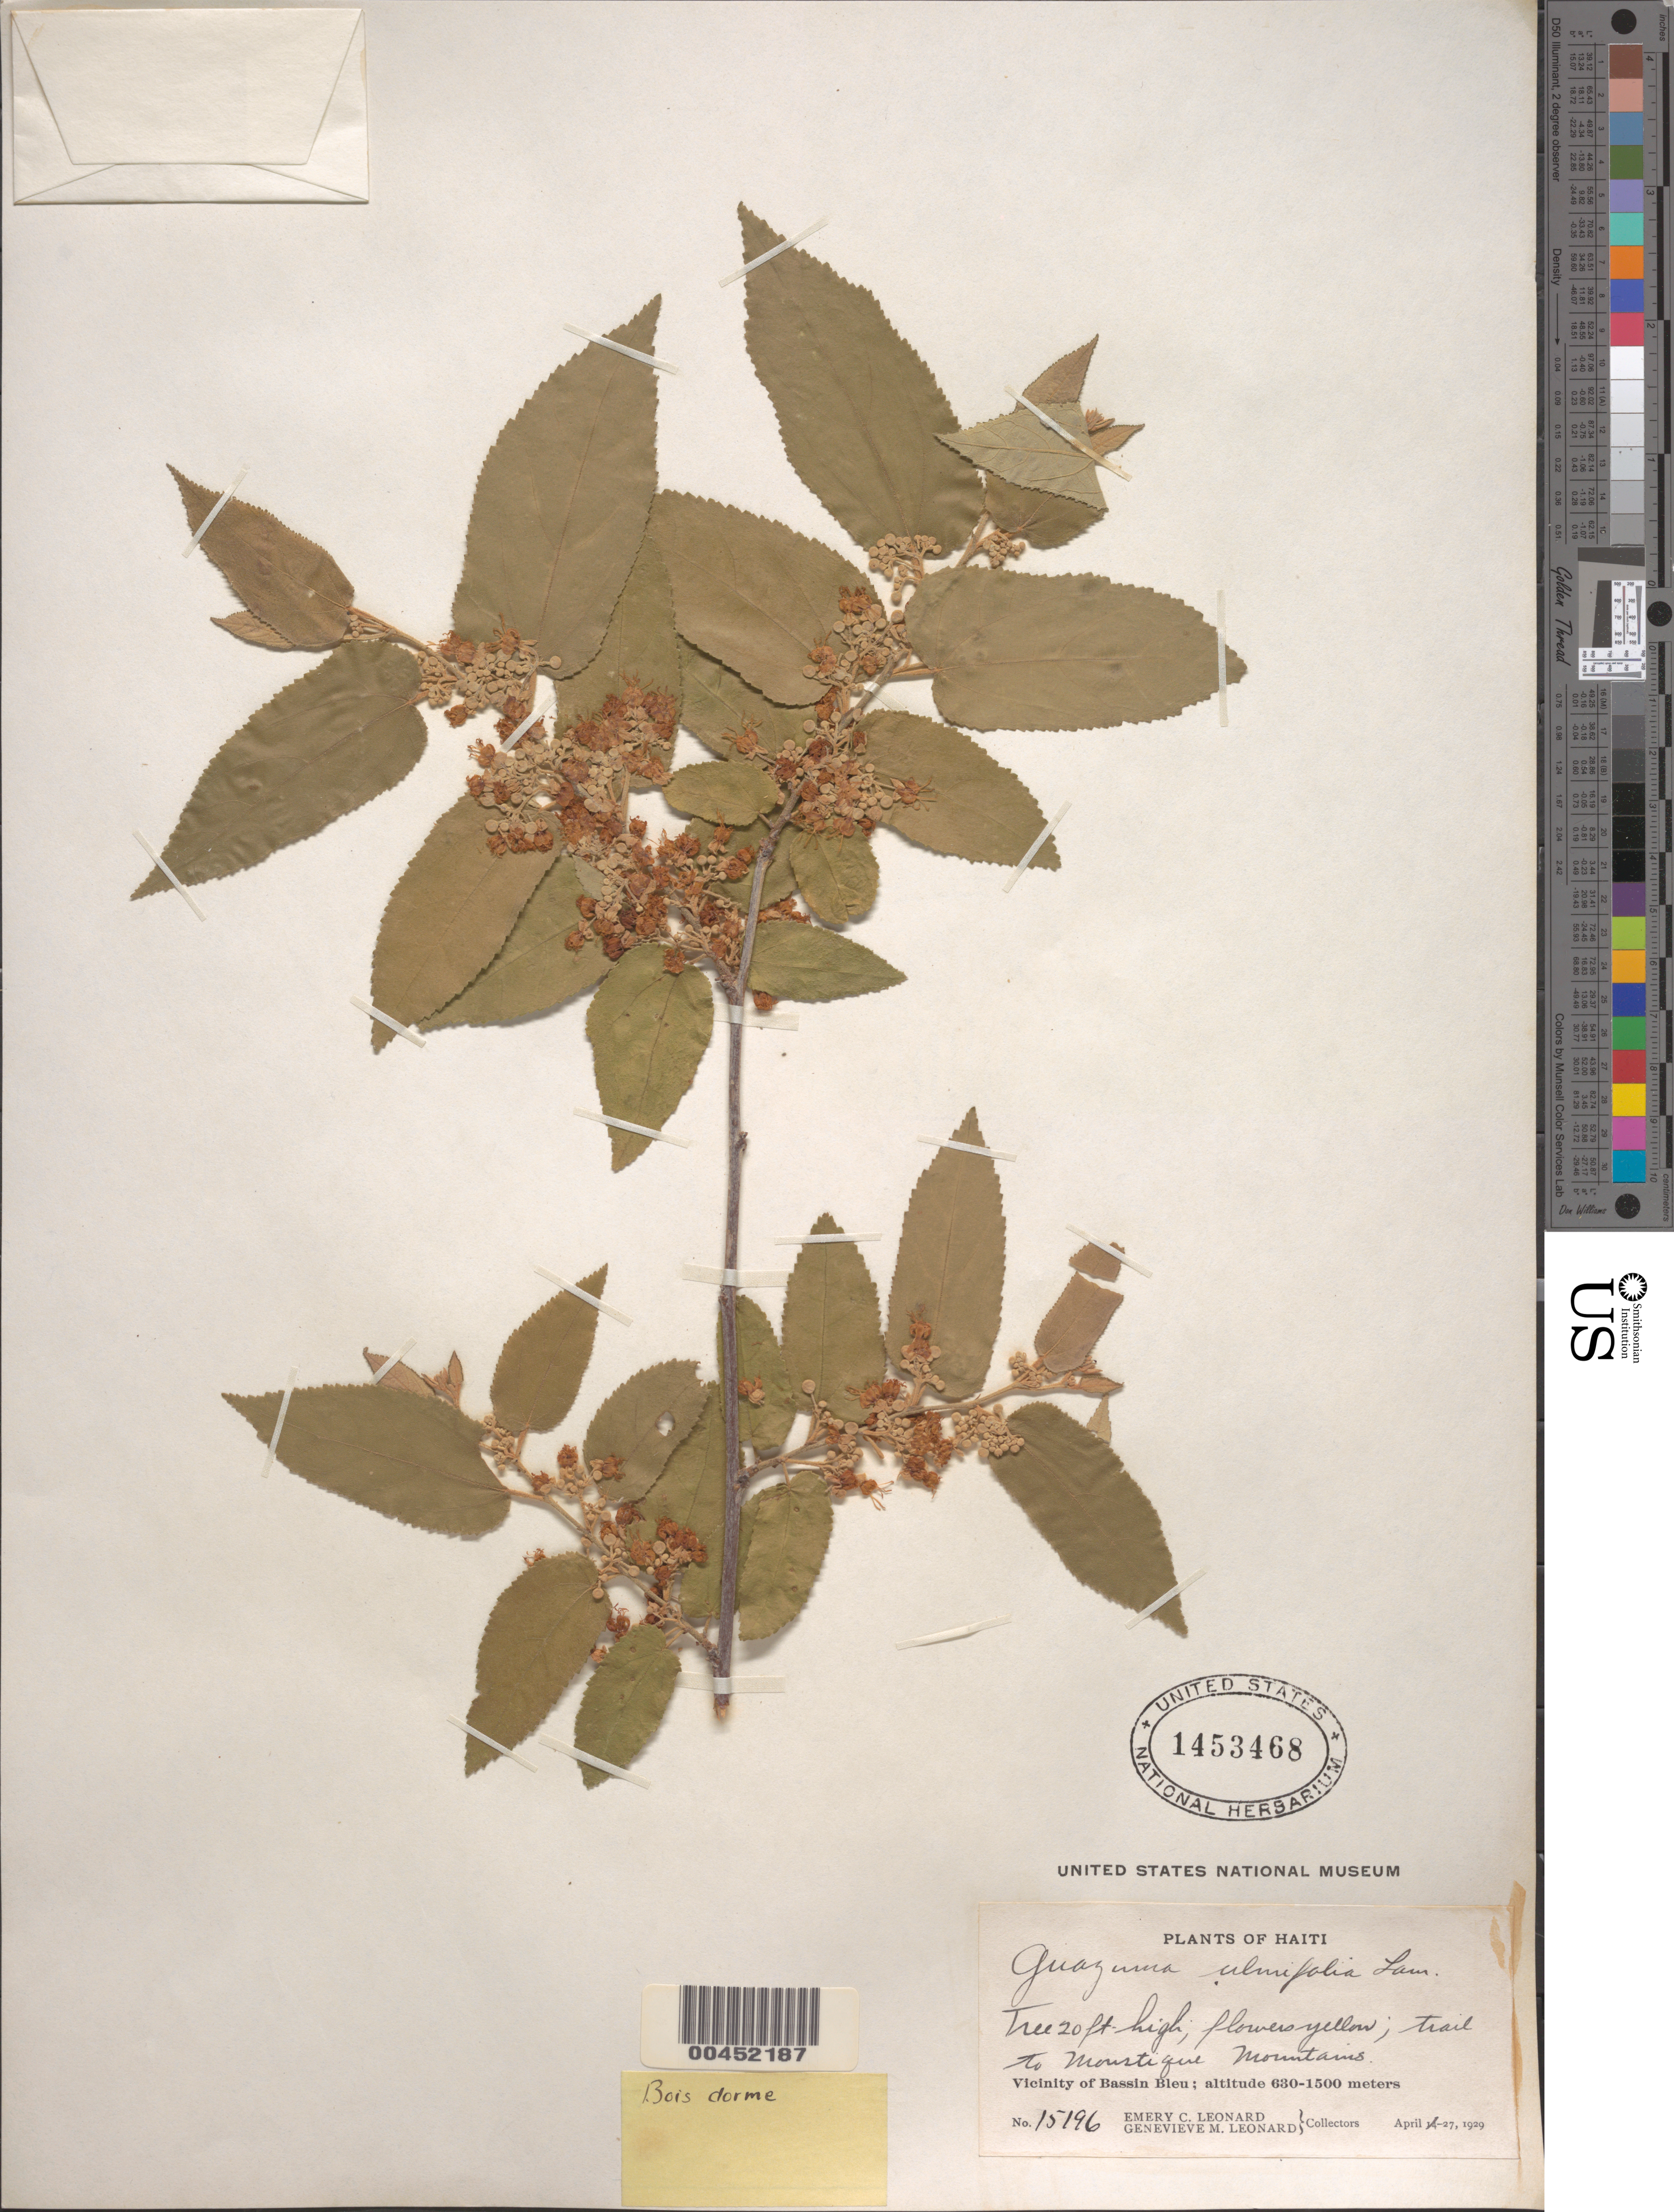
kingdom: Plantae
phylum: Tracheophyta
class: Magnoliopsida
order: Malvales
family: Malvaceae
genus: Guazuma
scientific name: Guazuma ulmifolia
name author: Lam.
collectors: E. C. Leonard & G. M. Leonard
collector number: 15196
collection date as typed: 27 Apr 1929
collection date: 1929-04-27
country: Haiti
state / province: Nord-Ouest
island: Hispaniola Island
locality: Vicinity of Bassin Bleu, trail to Moustique Mtns.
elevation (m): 630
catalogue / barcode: US 1453468